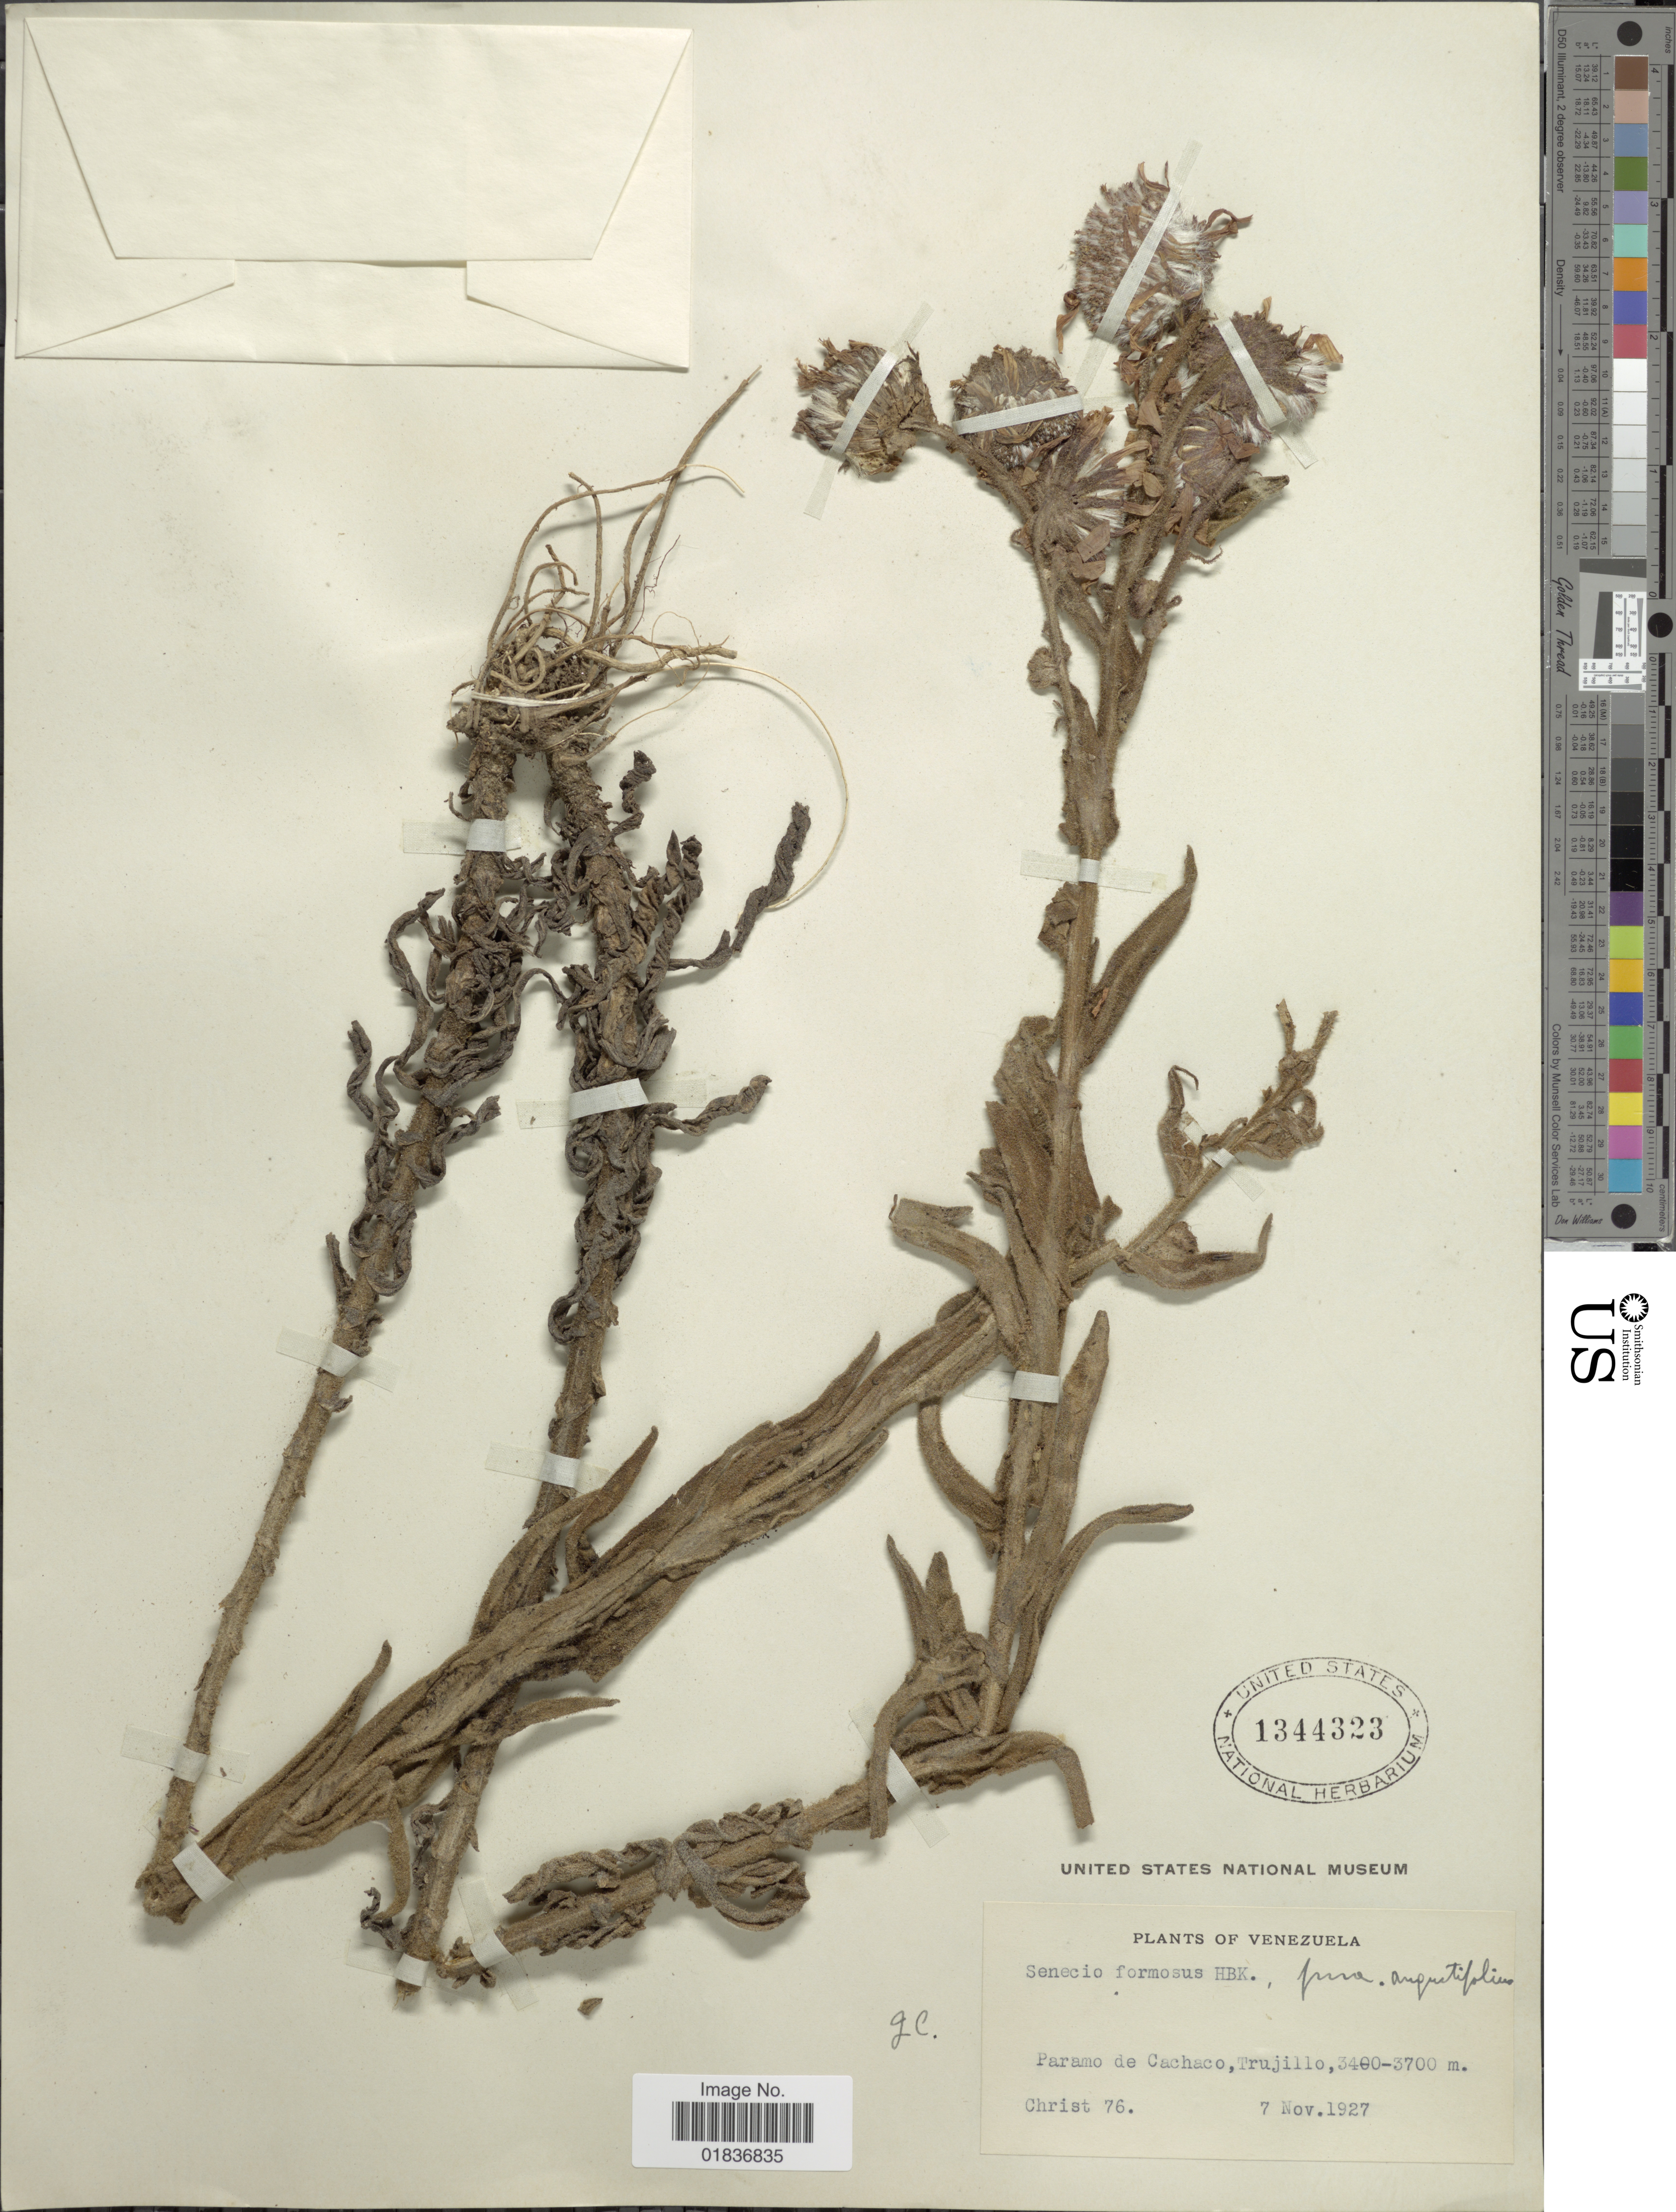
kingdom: Plantae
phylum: Tracheophyta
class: Magnoliopsida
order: Asterales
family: Asteraceae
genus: Senecio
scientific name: Senecio wedglacialis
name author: Cuatrec.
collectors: Christ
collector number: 76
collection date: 1927-11-07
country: Venezuela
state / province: Trujillo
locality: Paramo de Cachaco, Trujillo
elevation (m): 3400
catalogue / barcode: US 1344323